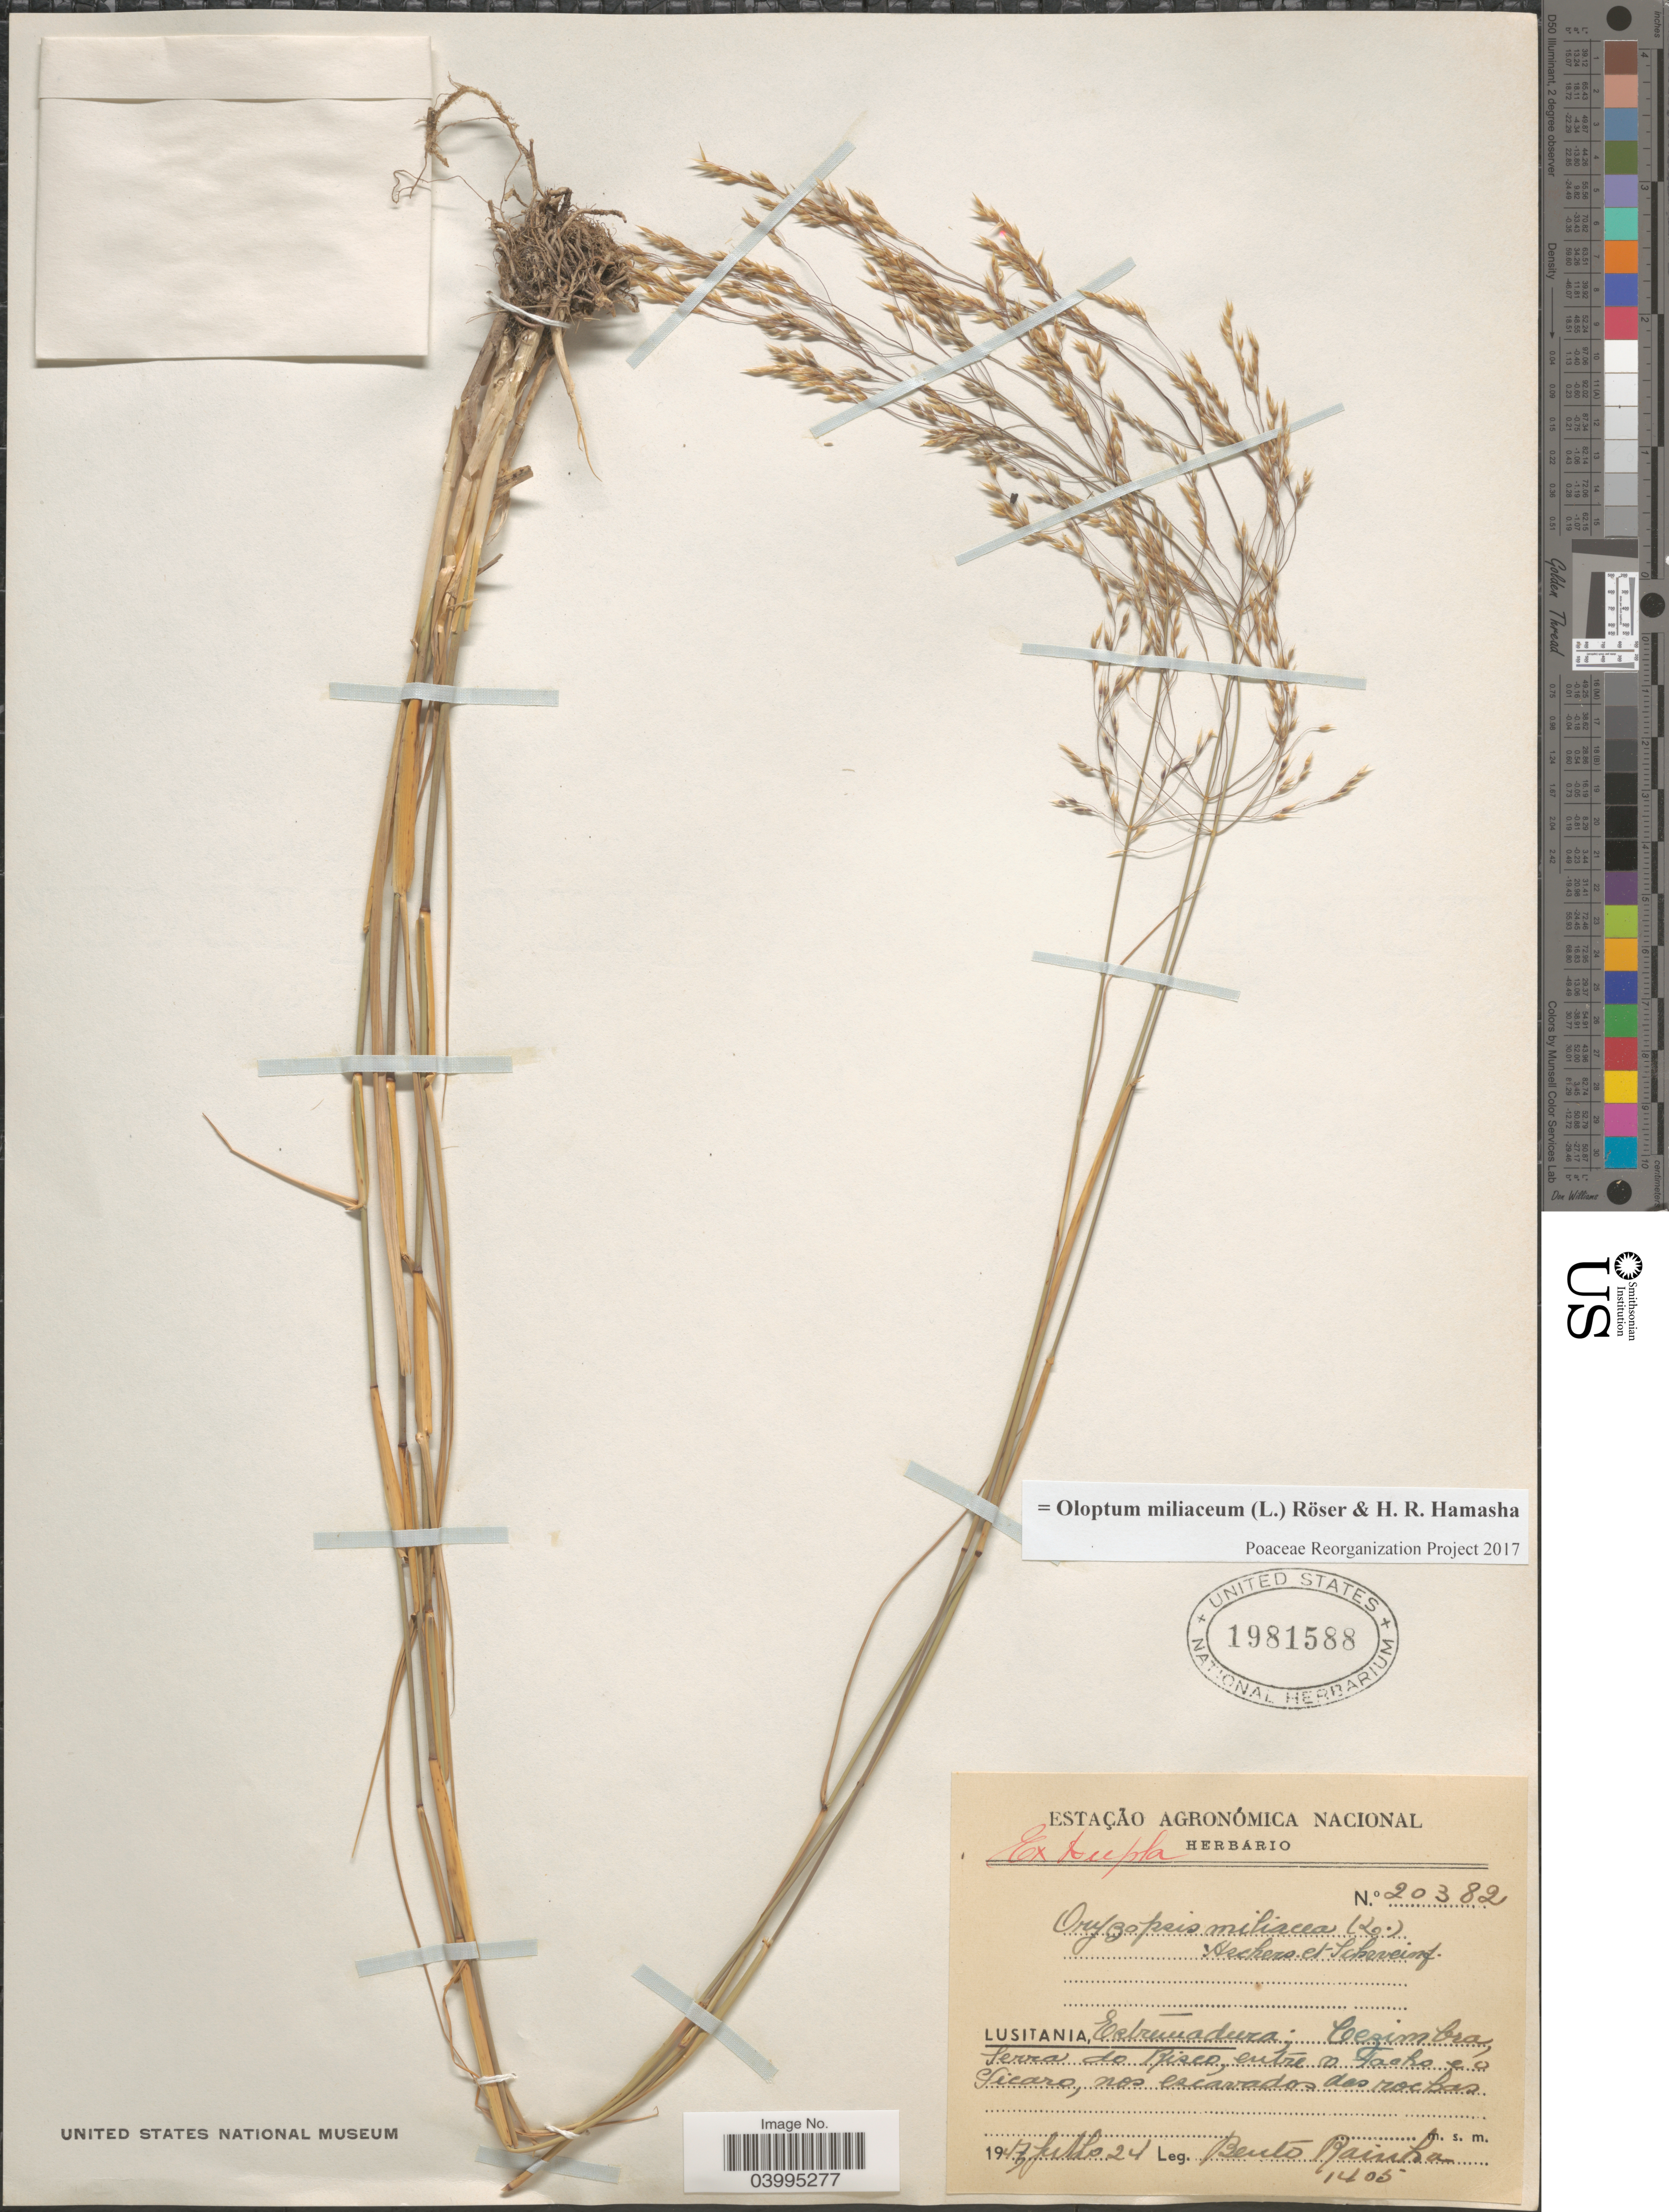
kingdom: Plantae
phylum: Tracheophyta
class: Liliopsida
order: Poales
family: Poaceae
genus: Oloptum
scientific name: Oloptum miliaceum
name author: Röser & H. R. Hamasha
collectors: B. Rainha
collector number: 1405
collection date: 1947-07-24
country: Portugal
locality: Lusitania, Estremadura; Cezimbra, Serra do Risco, entre o [interpreted] Tacho e o Sicaro, nos escavados das rochas.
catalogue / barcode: US 1981588